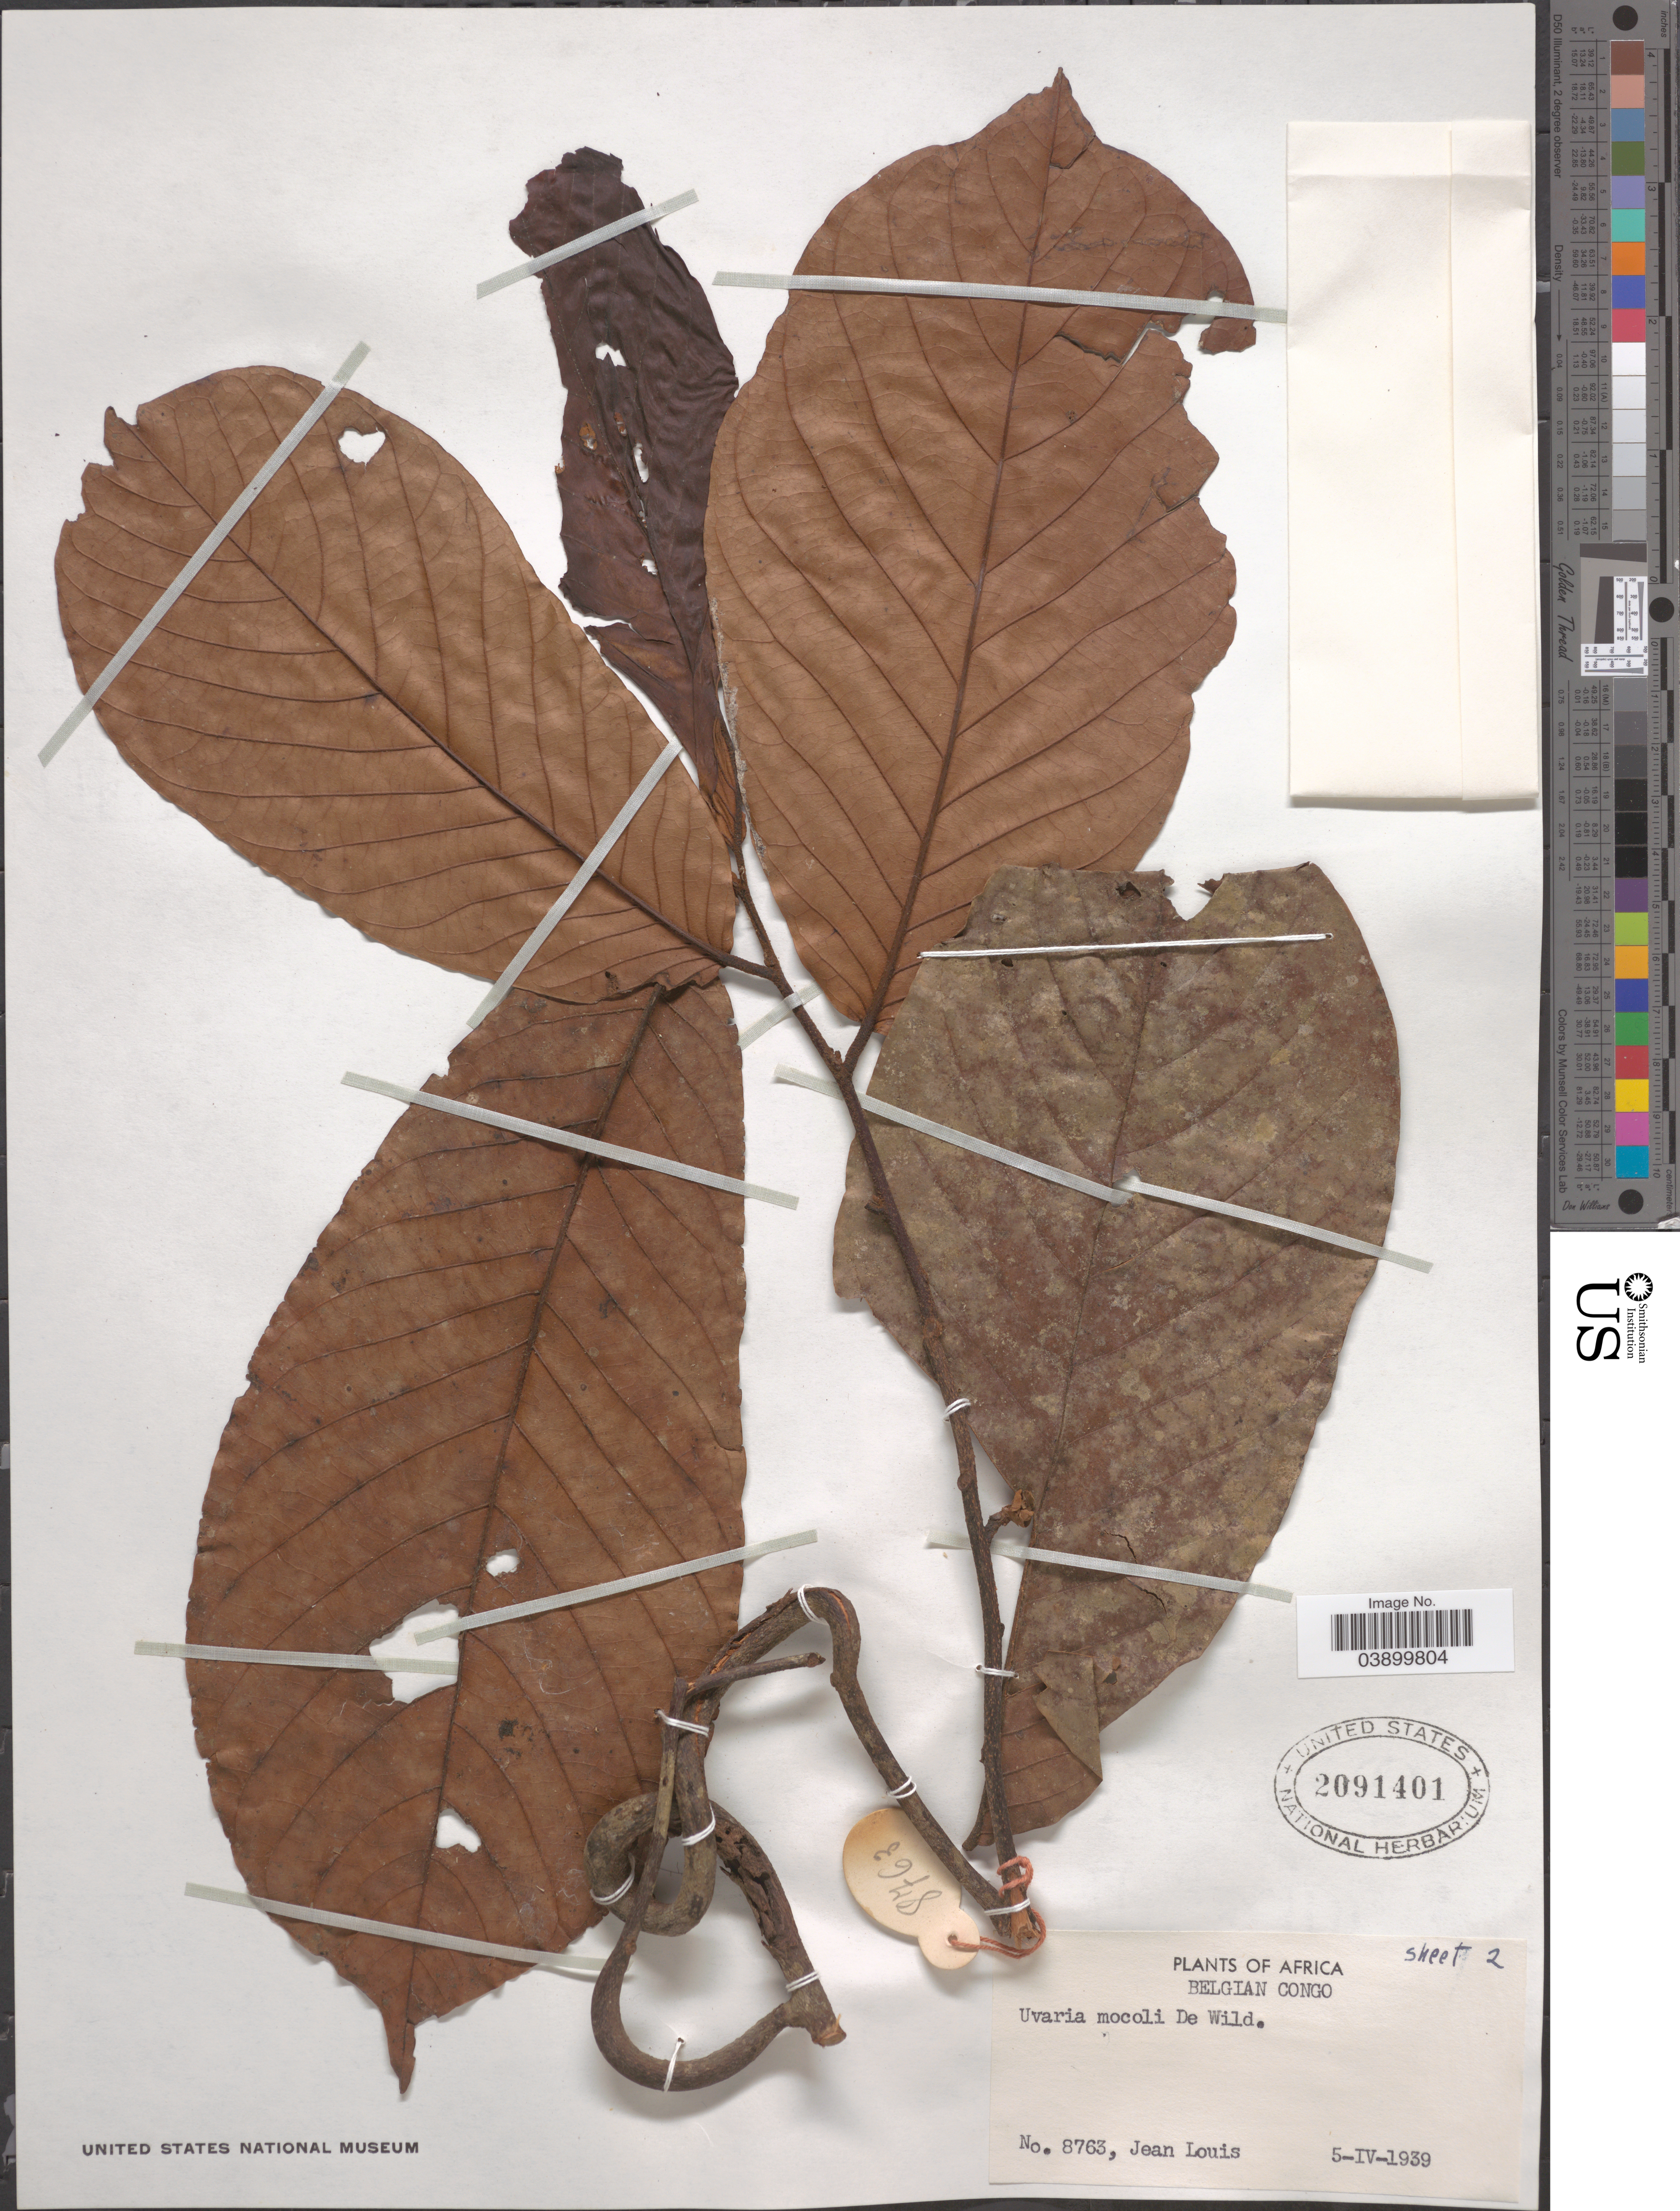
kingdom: Plantae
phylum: Tracheophyta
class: Magnoliopsida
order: Magnoliales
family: Annonaceae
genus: Uvaria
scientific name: Uvaria mocoli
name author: De Wild. & Durand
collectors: J. Louis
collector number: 8763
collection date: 1938-04-05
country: Congo, Democratic Republic of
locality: Belgian Congo.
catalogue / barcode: US 2091401